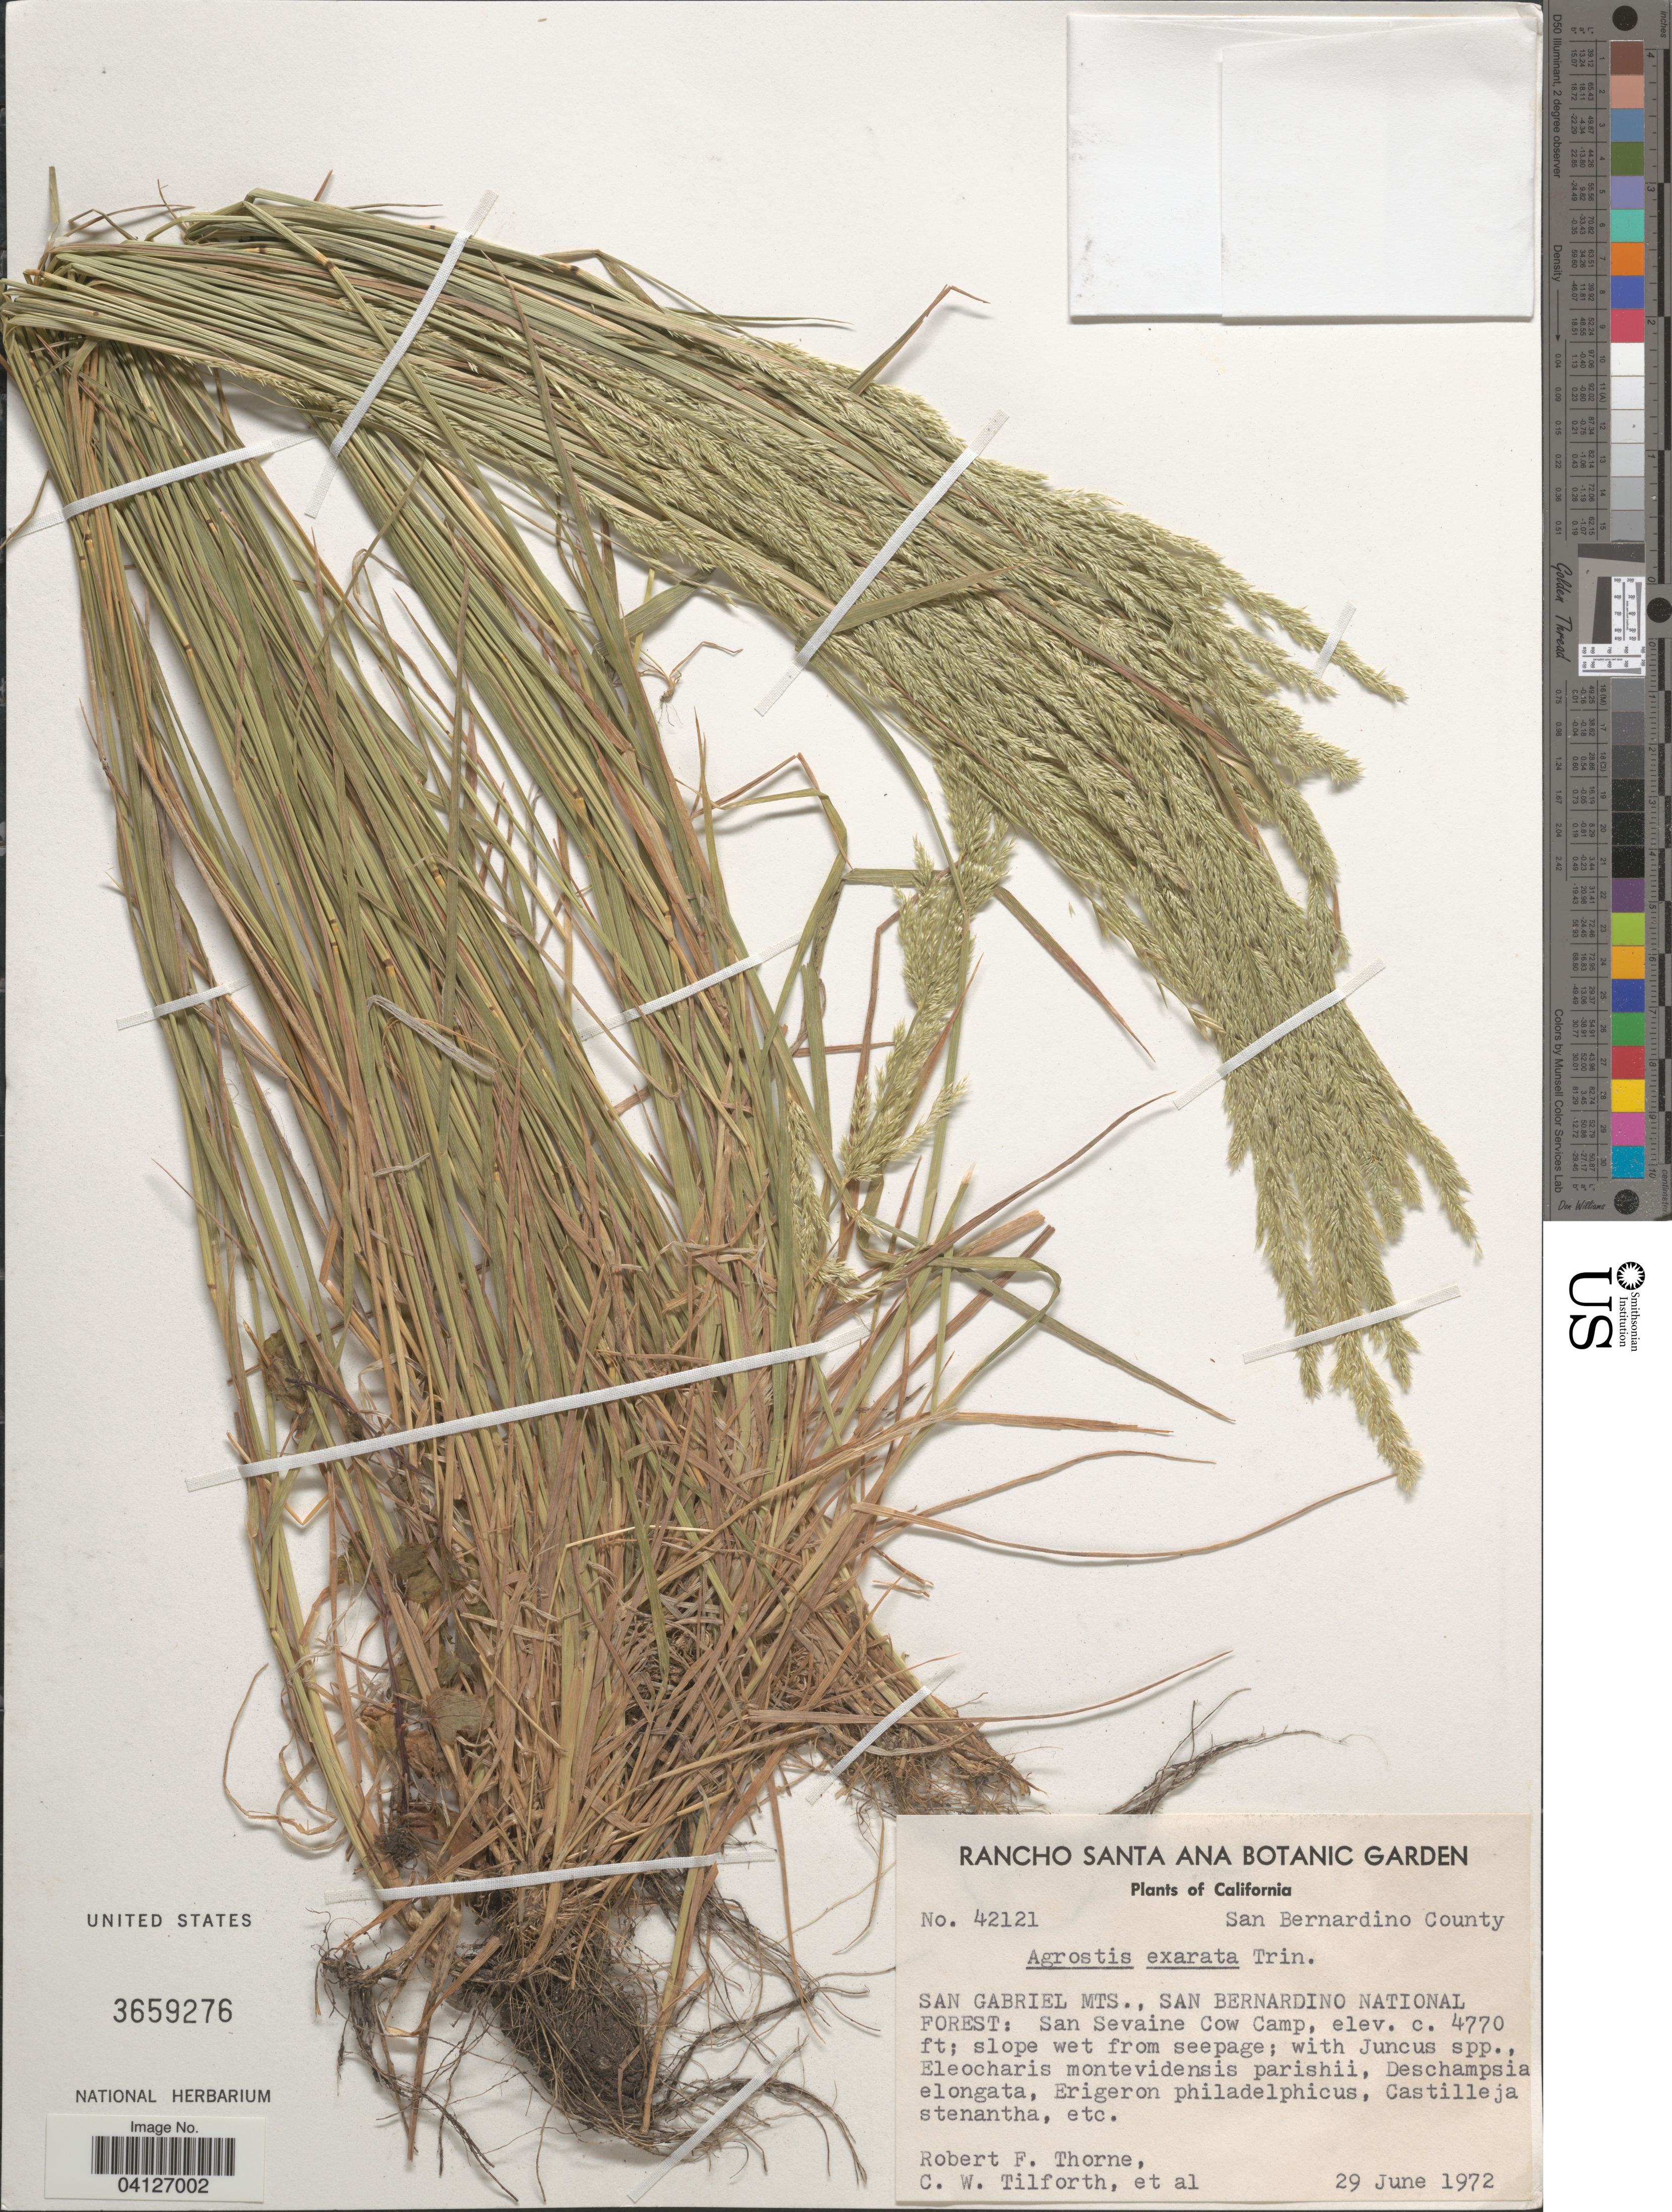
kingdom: Plantae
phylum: Tracheophyta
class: Liliopsida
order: Poales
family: Poaceae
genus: Agrostis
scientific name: Agrostis exarata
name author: Trin.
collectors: R. F. Thorne, C. Tilforth & et al.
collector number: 42121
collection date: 1972-06-29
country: United States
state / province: California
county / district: San Bernardino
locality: San Bernardino County. San Gabriel Mts., San Bernardino National Forest: San Sevaine Cow Camp.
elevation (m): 1454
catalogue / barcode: US 3659276